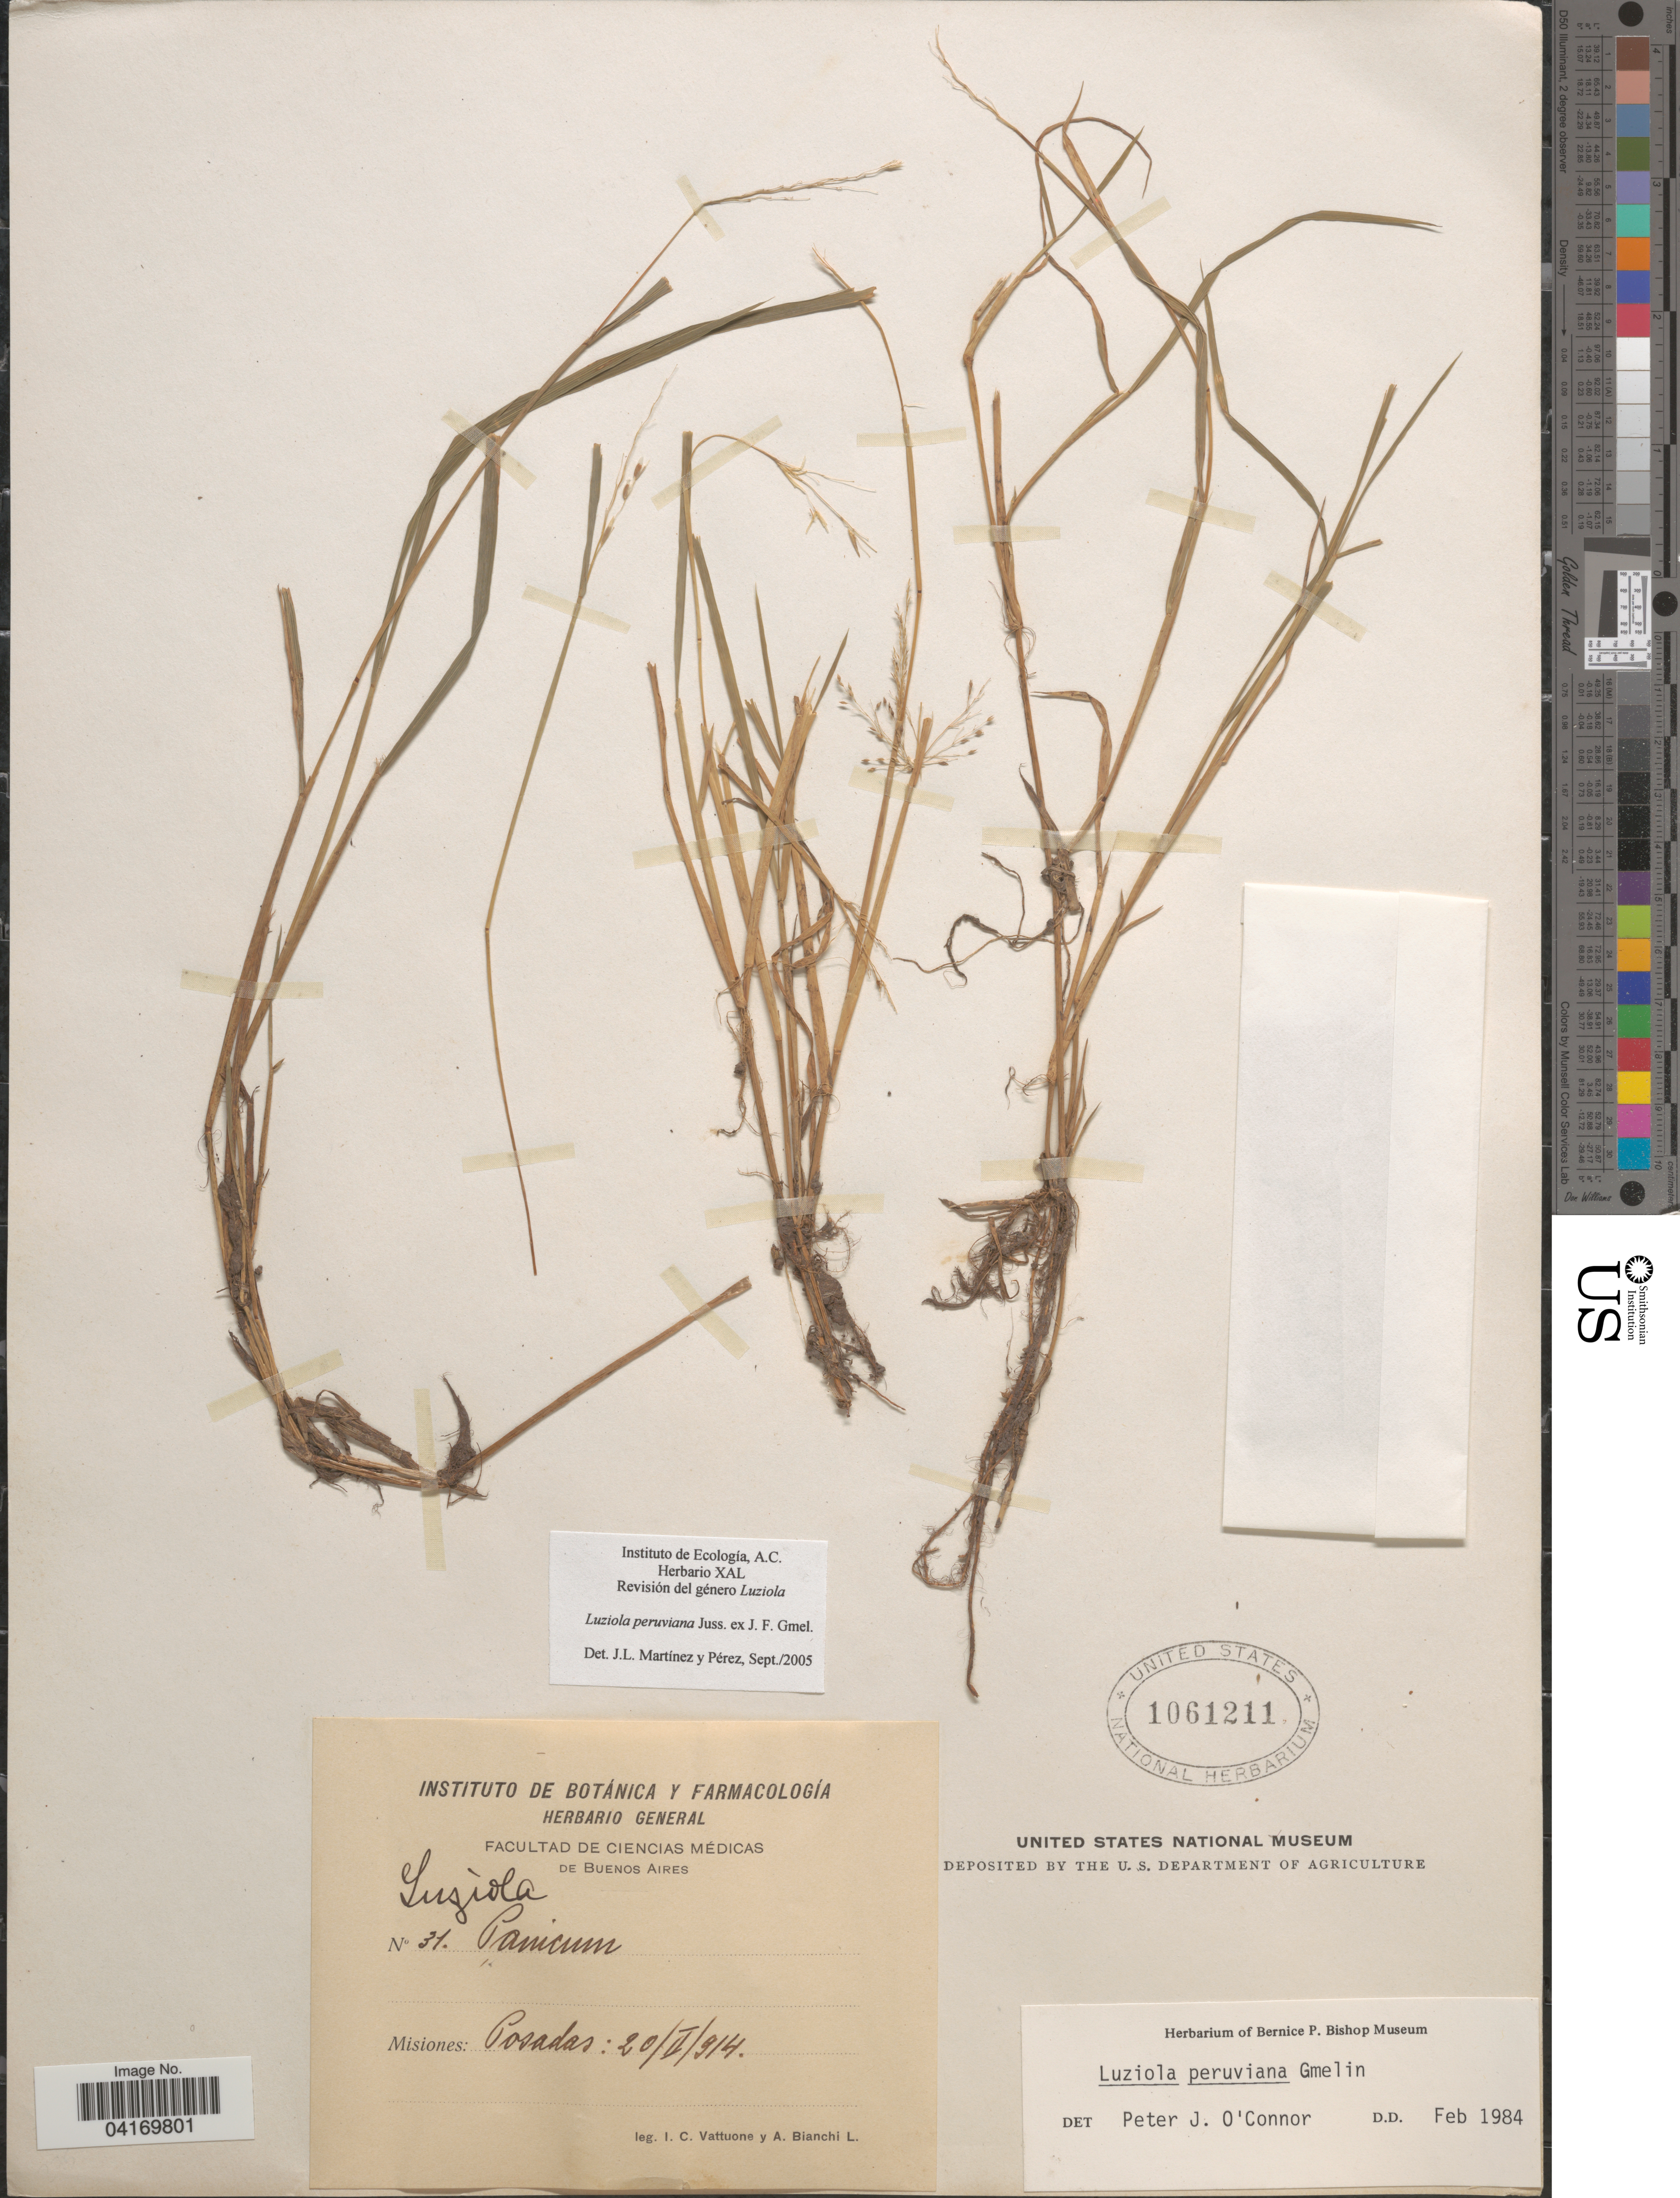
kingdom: Plantae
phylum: Tracheophyta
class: Liliopsida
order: Poales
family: Poaceae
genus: Luziola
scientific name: Luziola peruviana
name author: Juss. ex J.F. Gmel.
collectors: I. Vattuone & A. Bianchi L.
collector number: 31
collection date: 1914-02-20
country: Argentina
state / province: Misiones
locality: Posadas.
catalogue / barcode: US 1061211